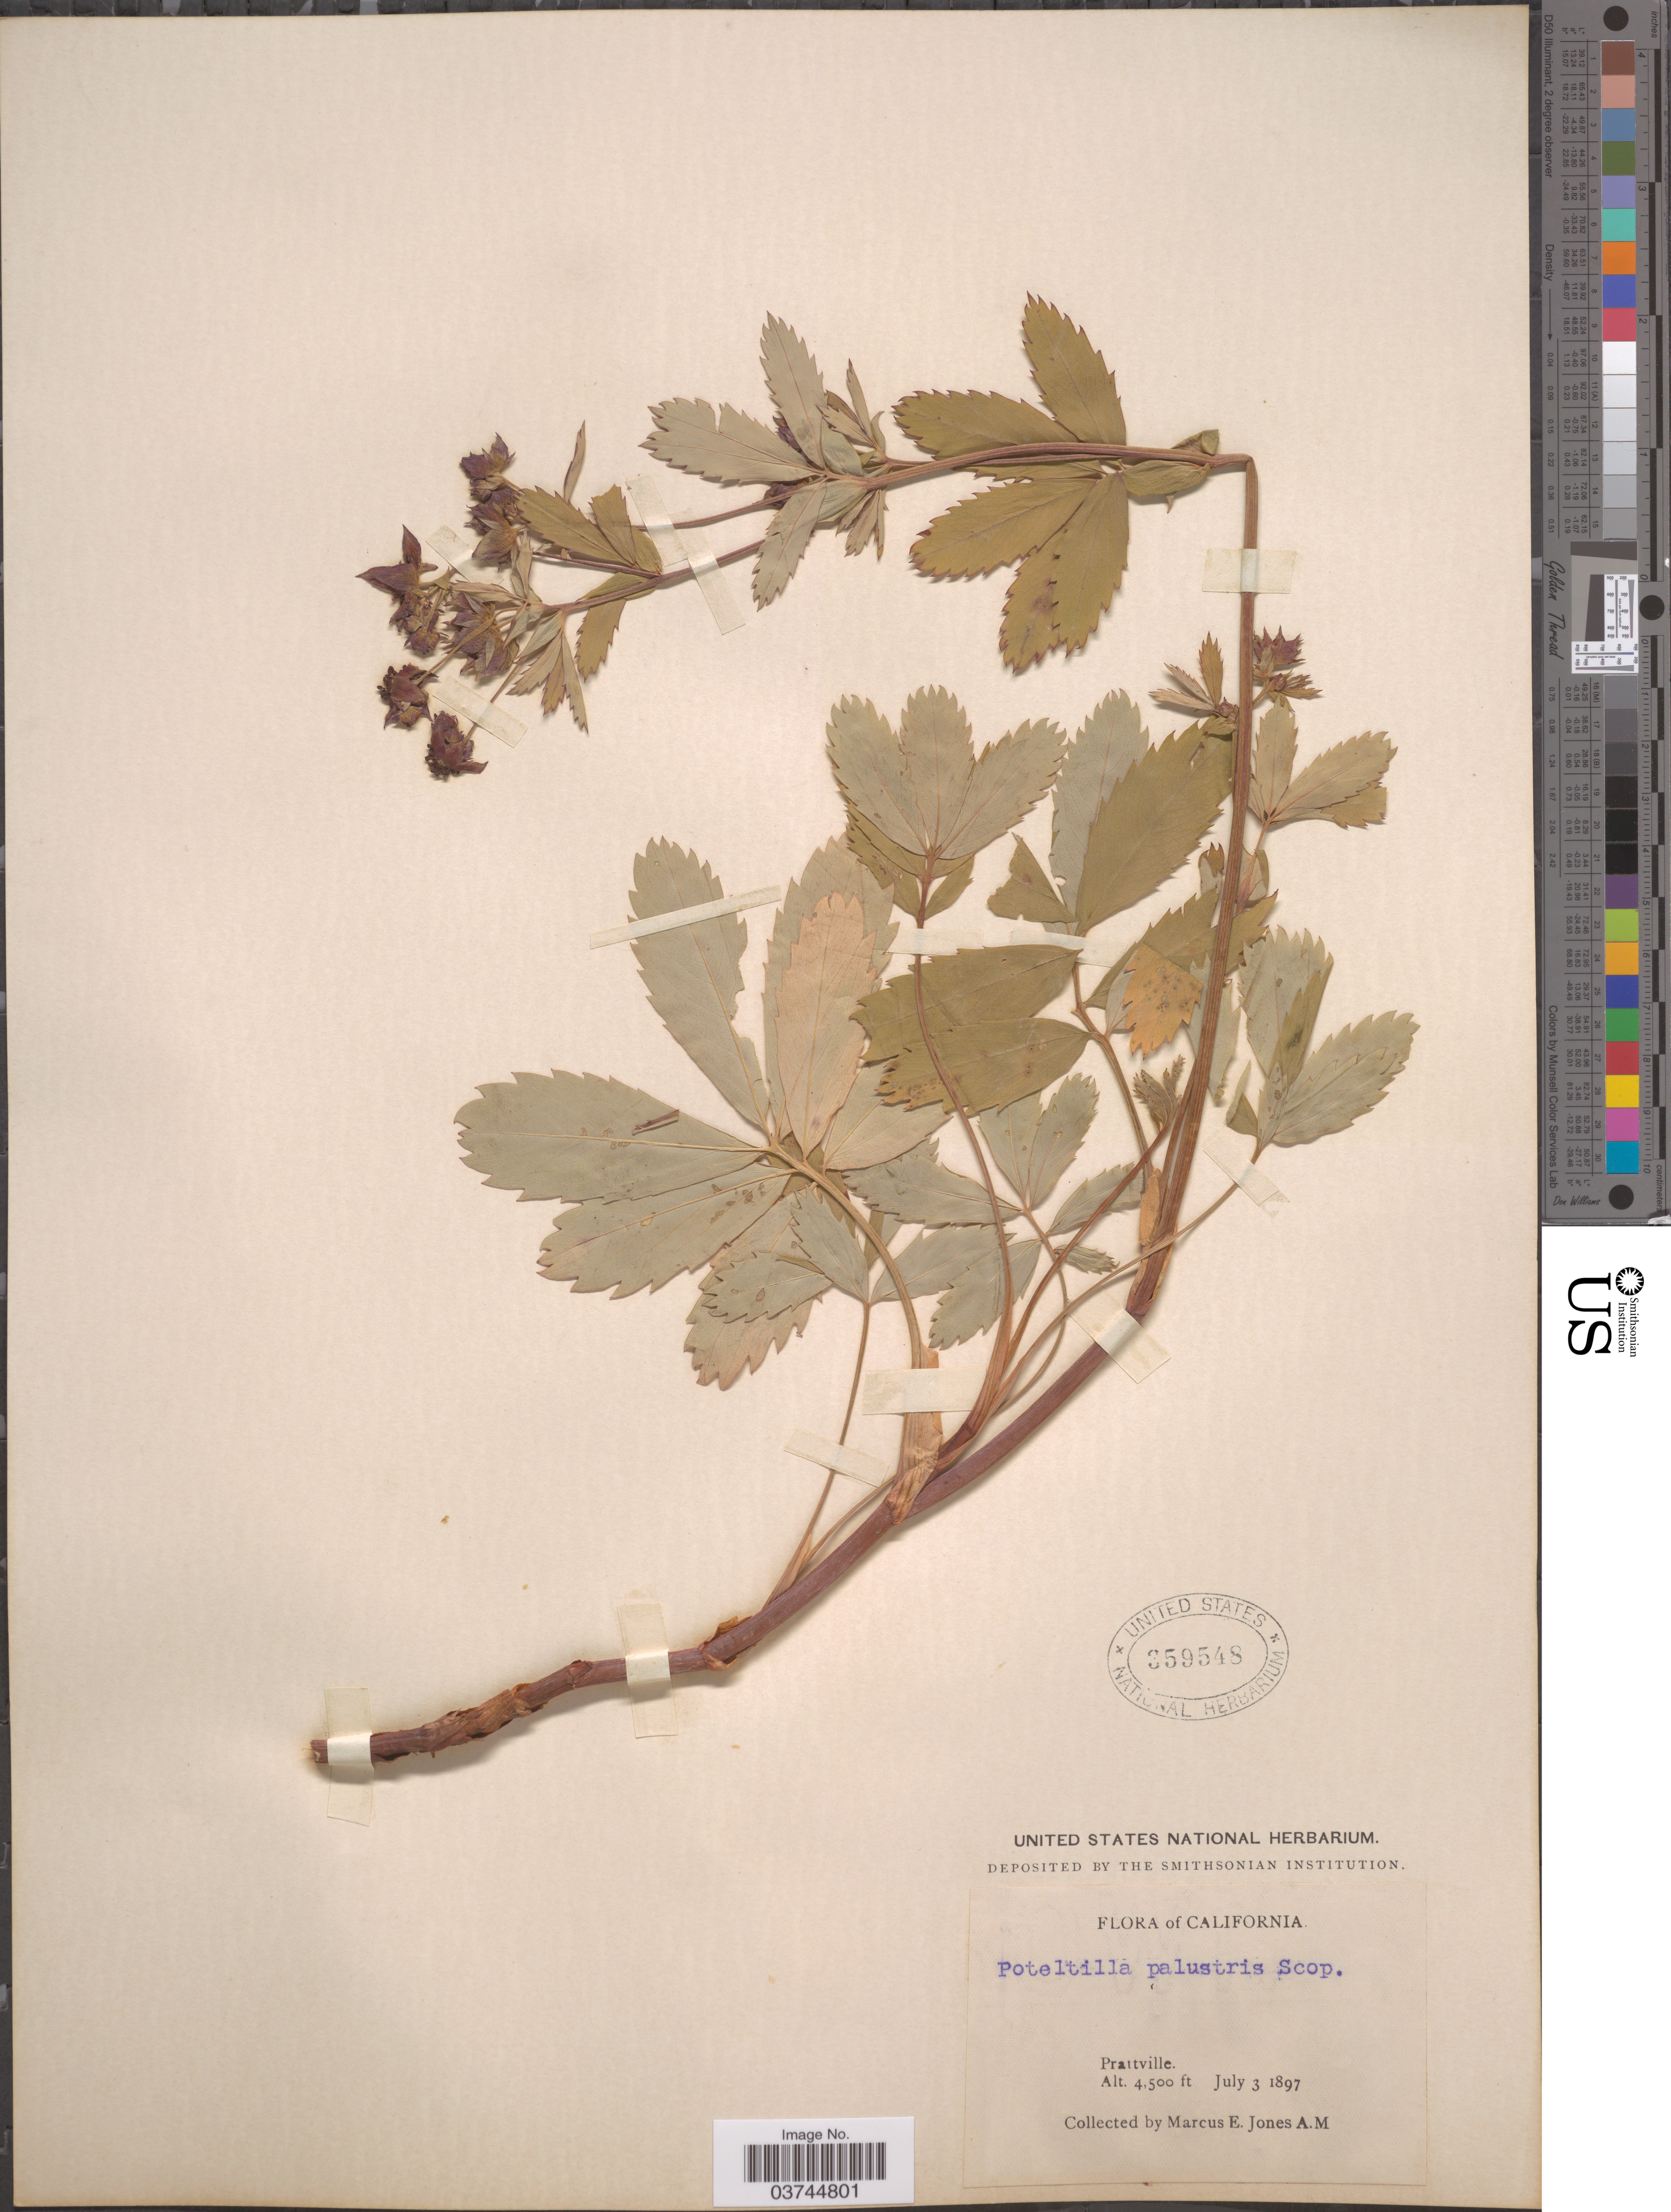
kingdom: Plantae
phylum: Tracheophyta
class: Magnoliopsida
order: Rosales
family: Rosaceae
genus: Comarum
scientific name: Comarum palustre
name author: L.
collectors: M. E. Jones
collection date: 1897-07-03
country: United States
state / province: California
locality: Prattville.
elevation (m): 1372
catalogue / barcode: US 359548